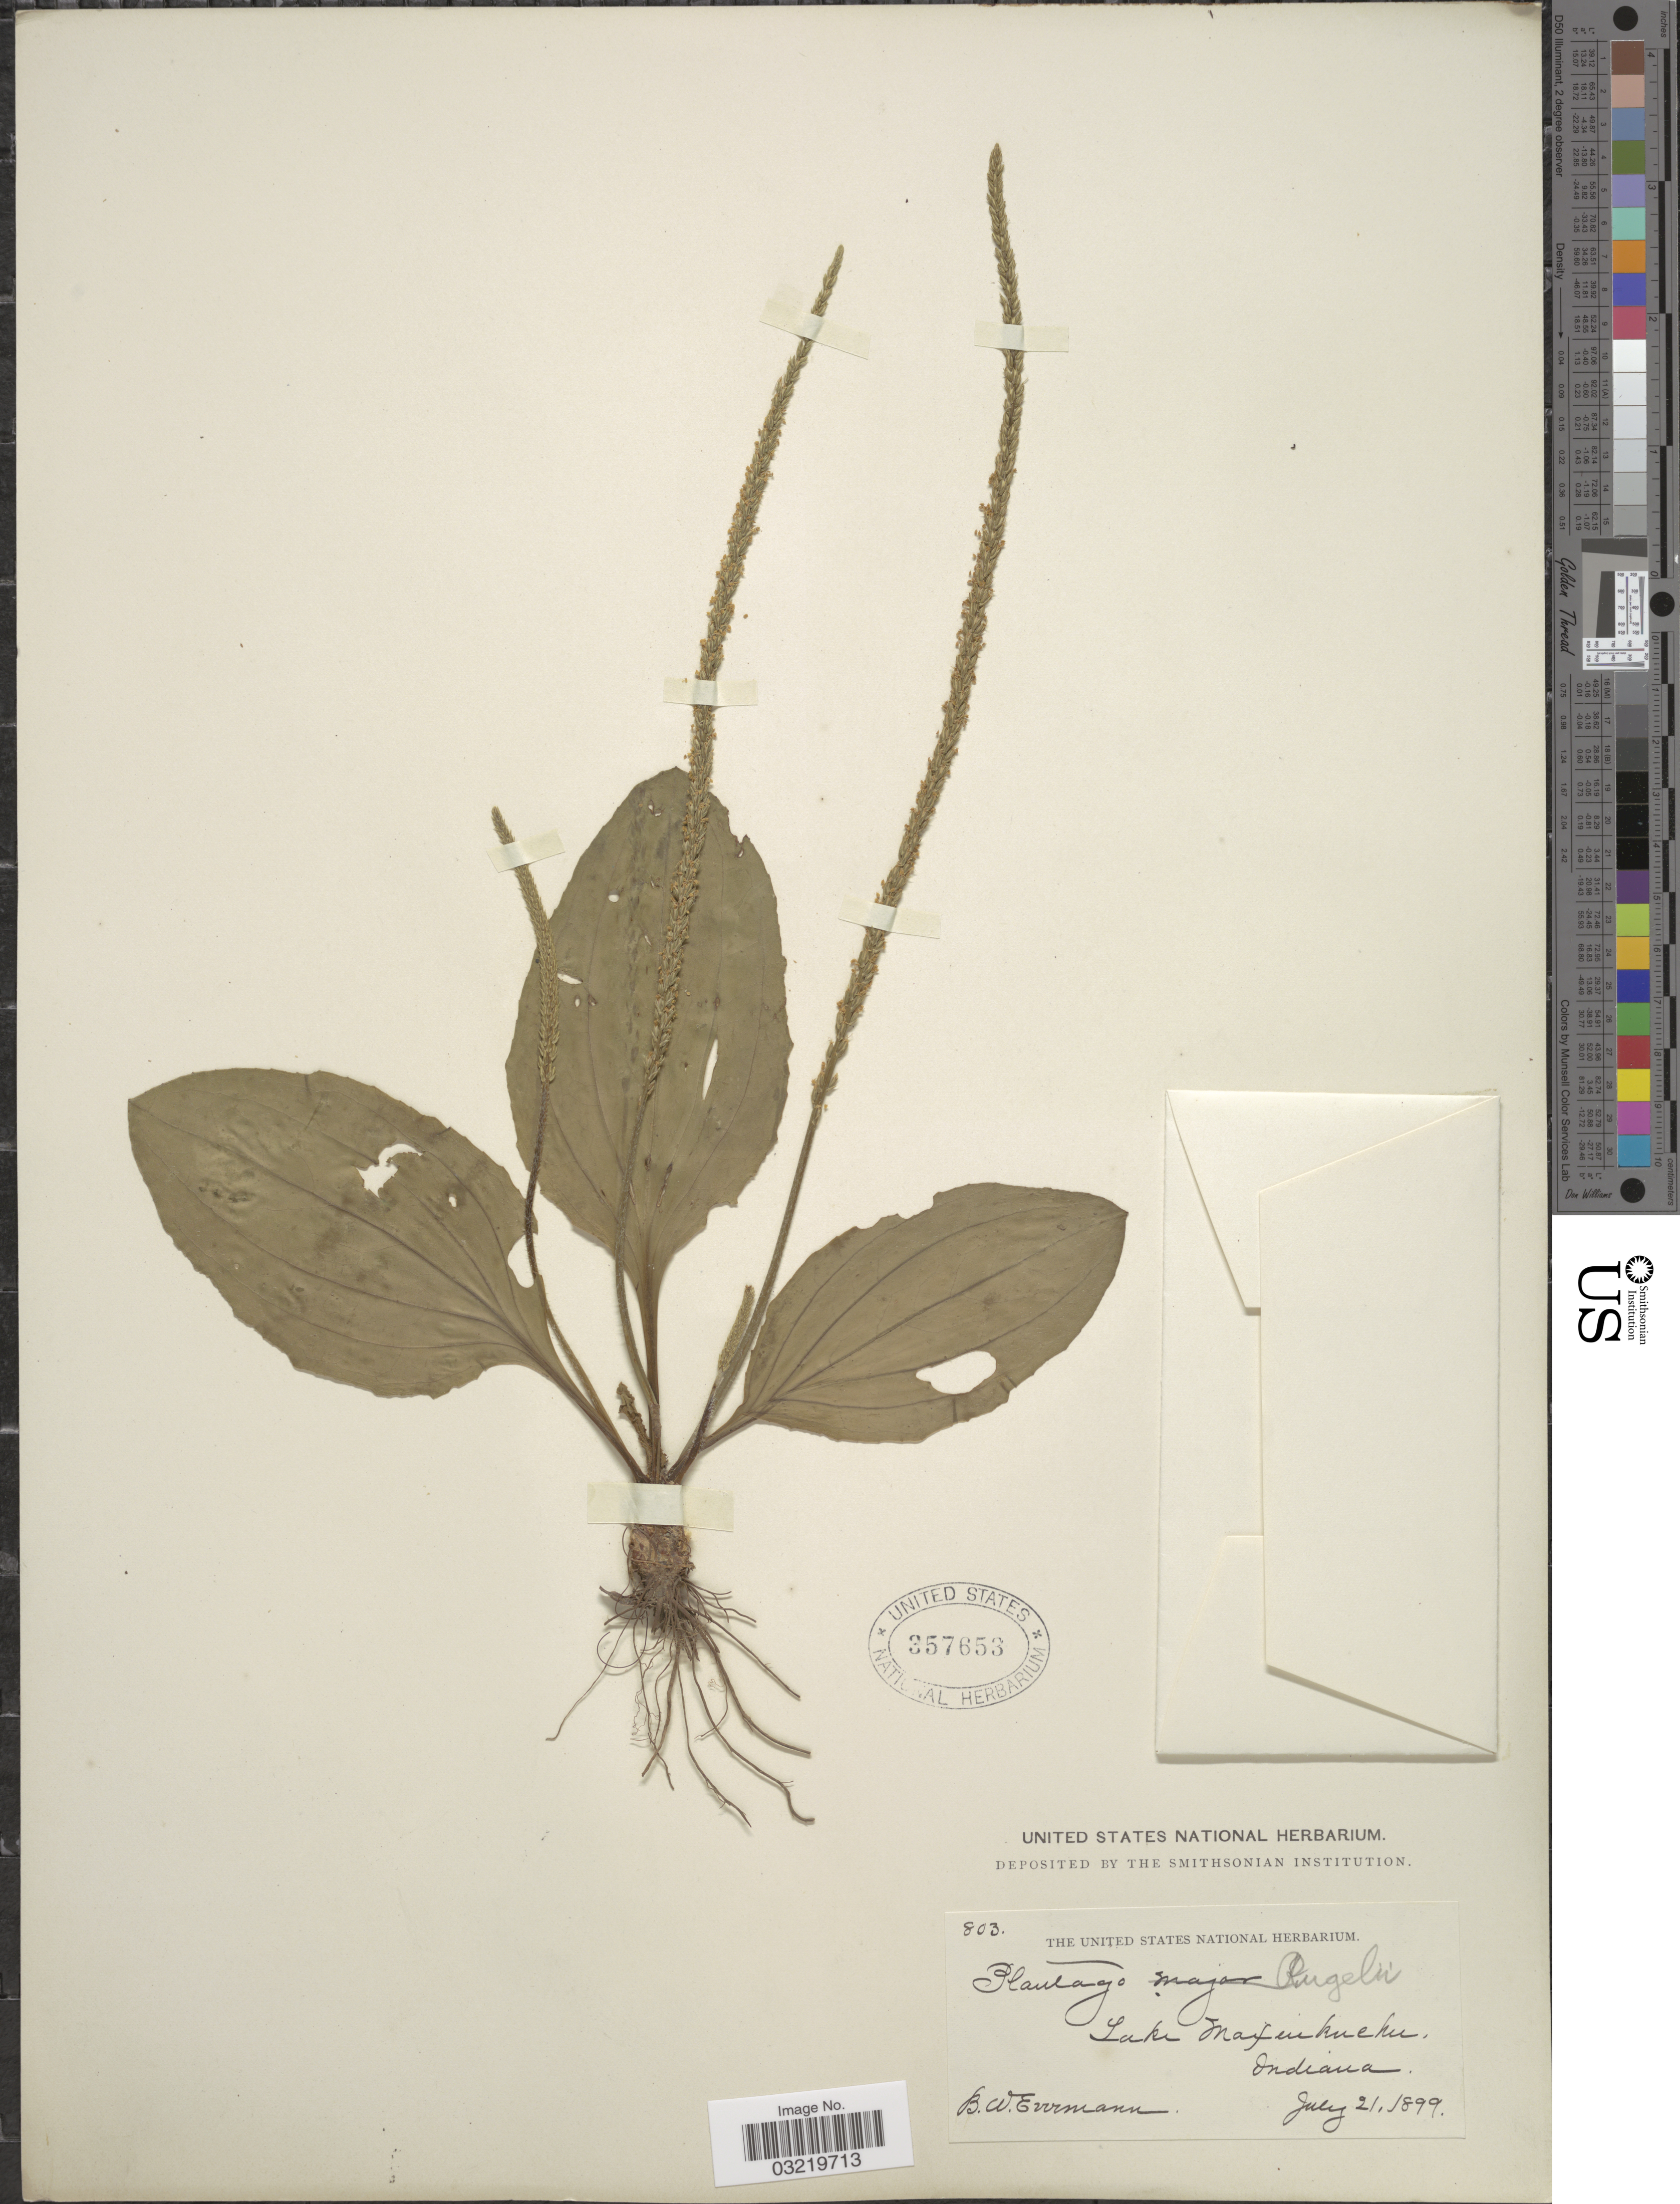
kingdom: Plantae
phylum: Tracheophyta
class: Magnoliopsida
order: Lamiales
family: Plantaginaceae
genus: Plantago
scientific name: Plantago rugelii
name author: Decne.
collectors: B. W. Evermann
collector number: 803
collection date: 1899-07-21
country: United States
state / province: Indiana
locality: Lake Maxinkuckee.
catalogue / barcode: US 357653